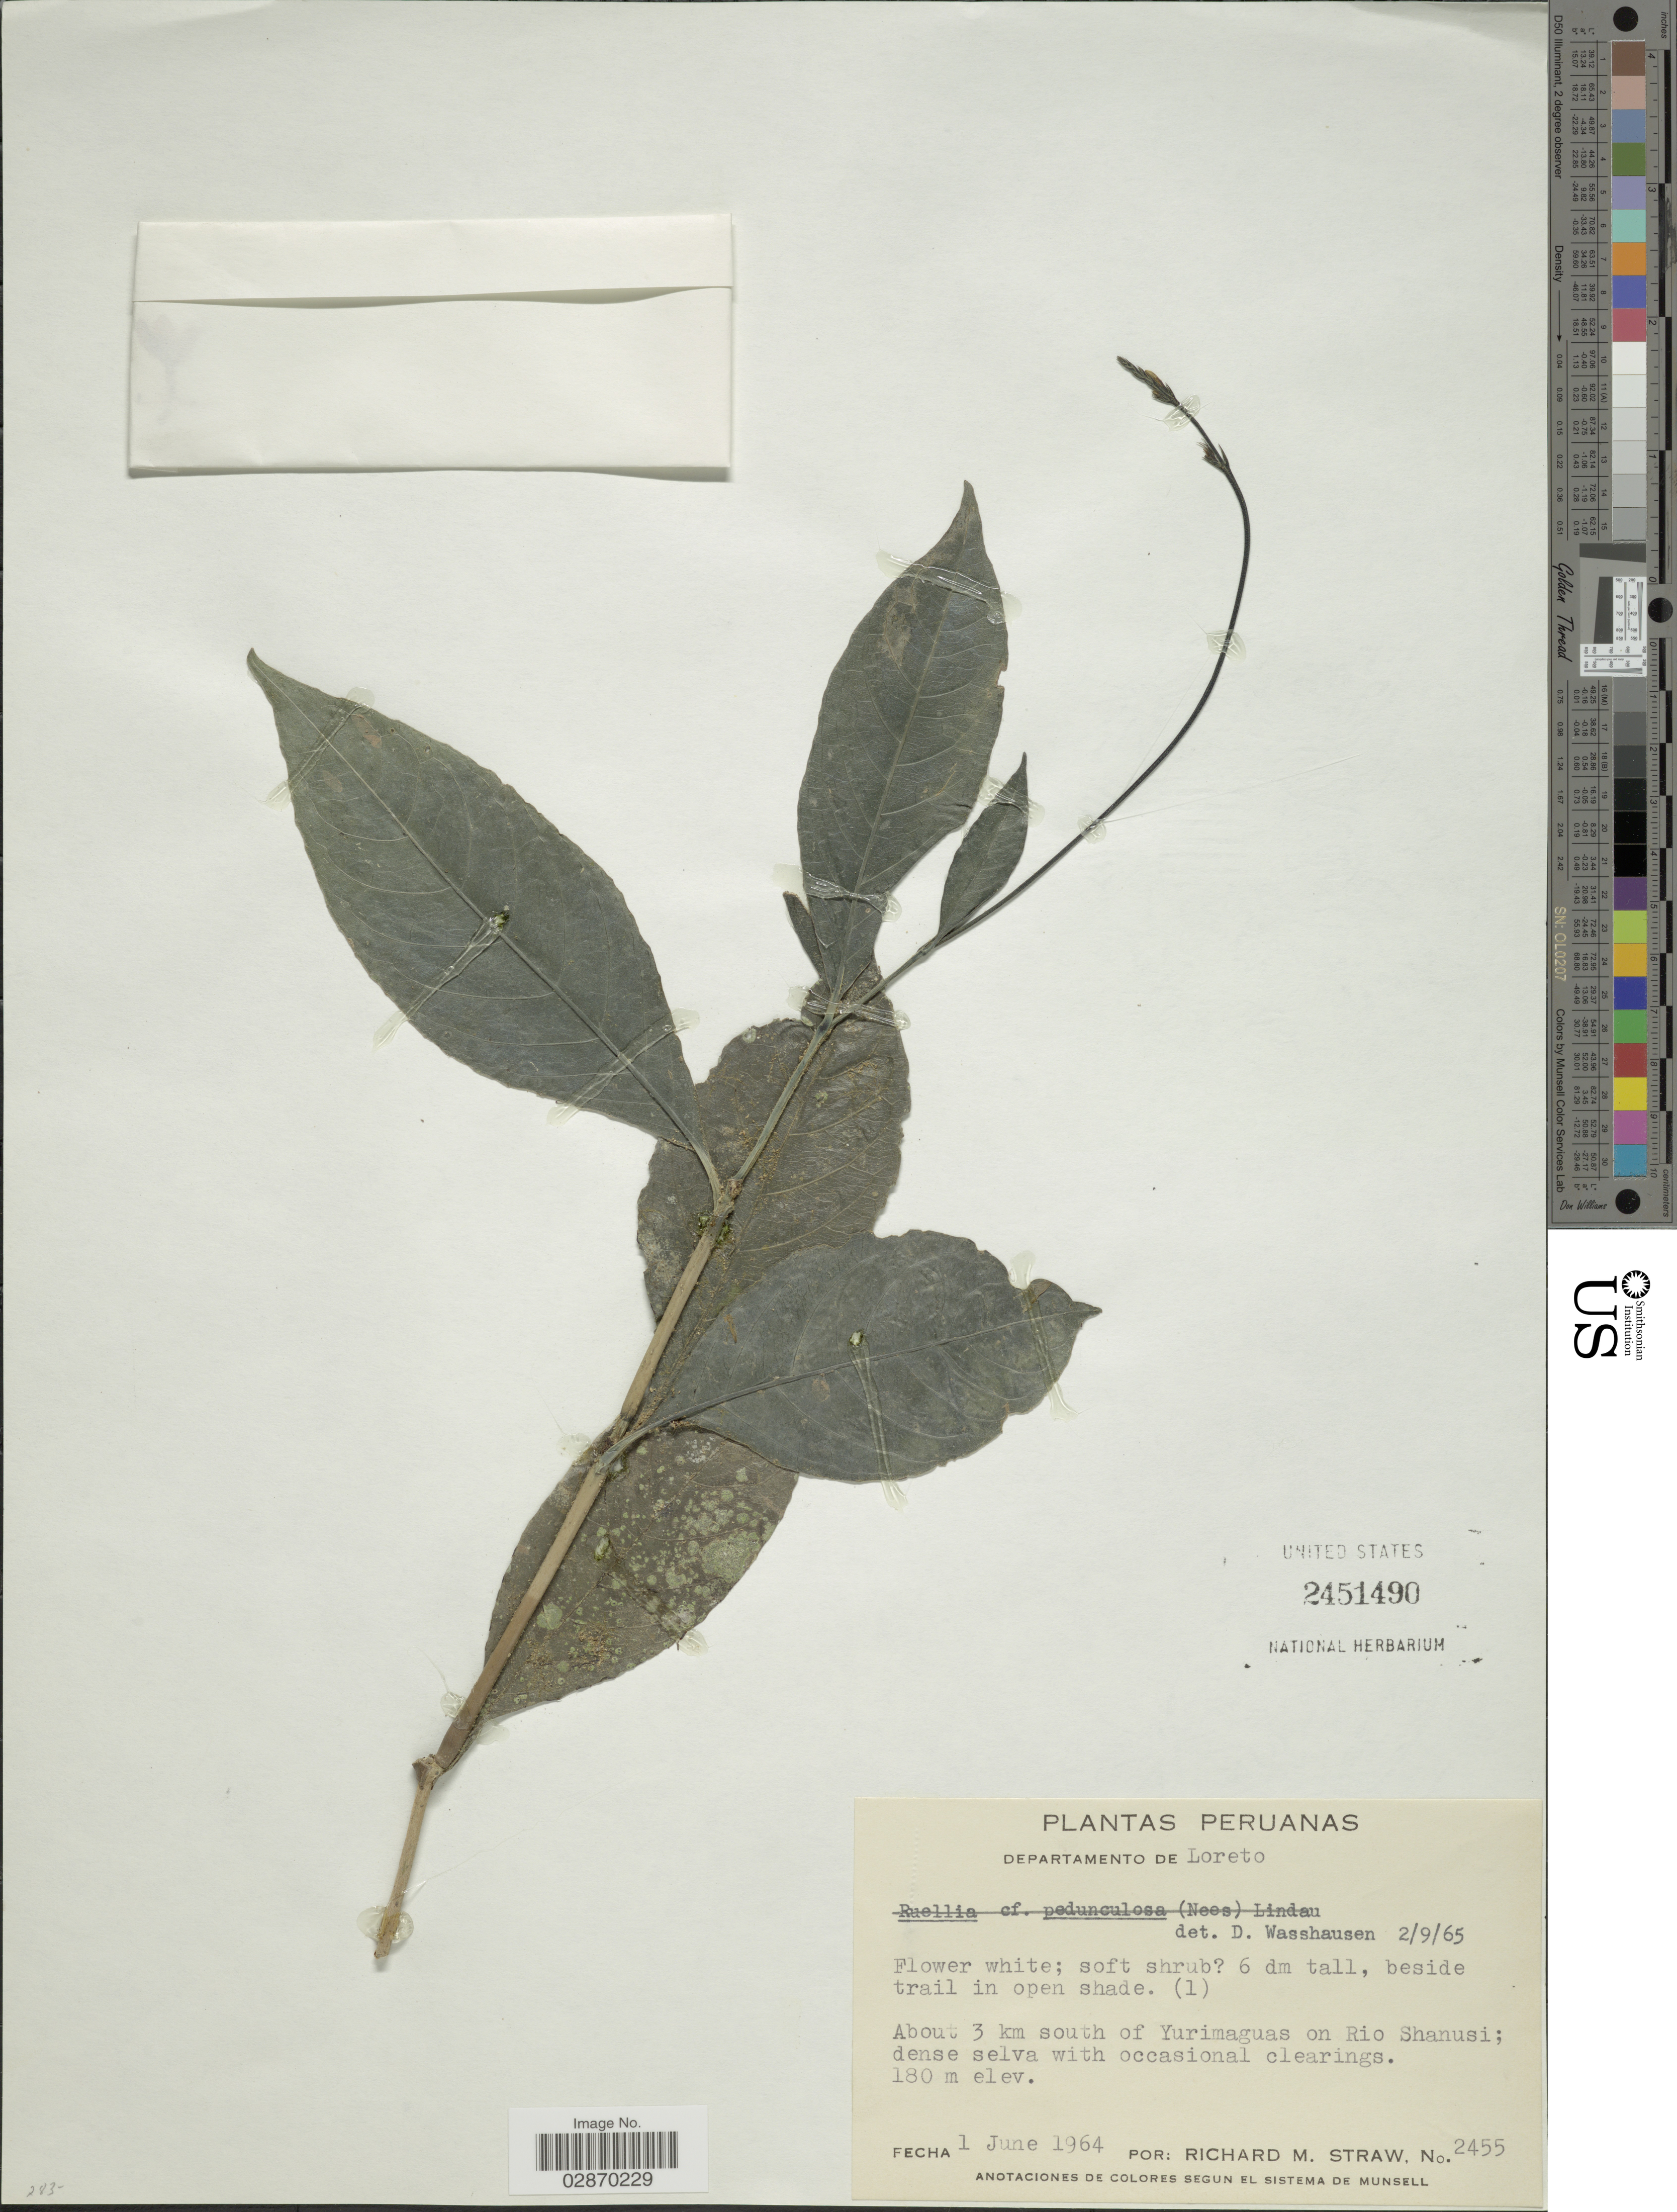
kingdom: Plantae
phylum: Tracheophyta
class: Magnoliopsida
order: Lamiales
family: Acanthaceae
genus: Pseuderanthemum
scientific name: Pseuderanthemum sp.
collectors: R. M. Straw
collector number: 2455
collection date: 1964-06-01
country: Peru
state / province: Loreto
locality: Departamento de Loreto. About 3 km south of Yurimaguas on Rio Shanusi.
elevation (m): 180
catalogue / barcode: US 2451490